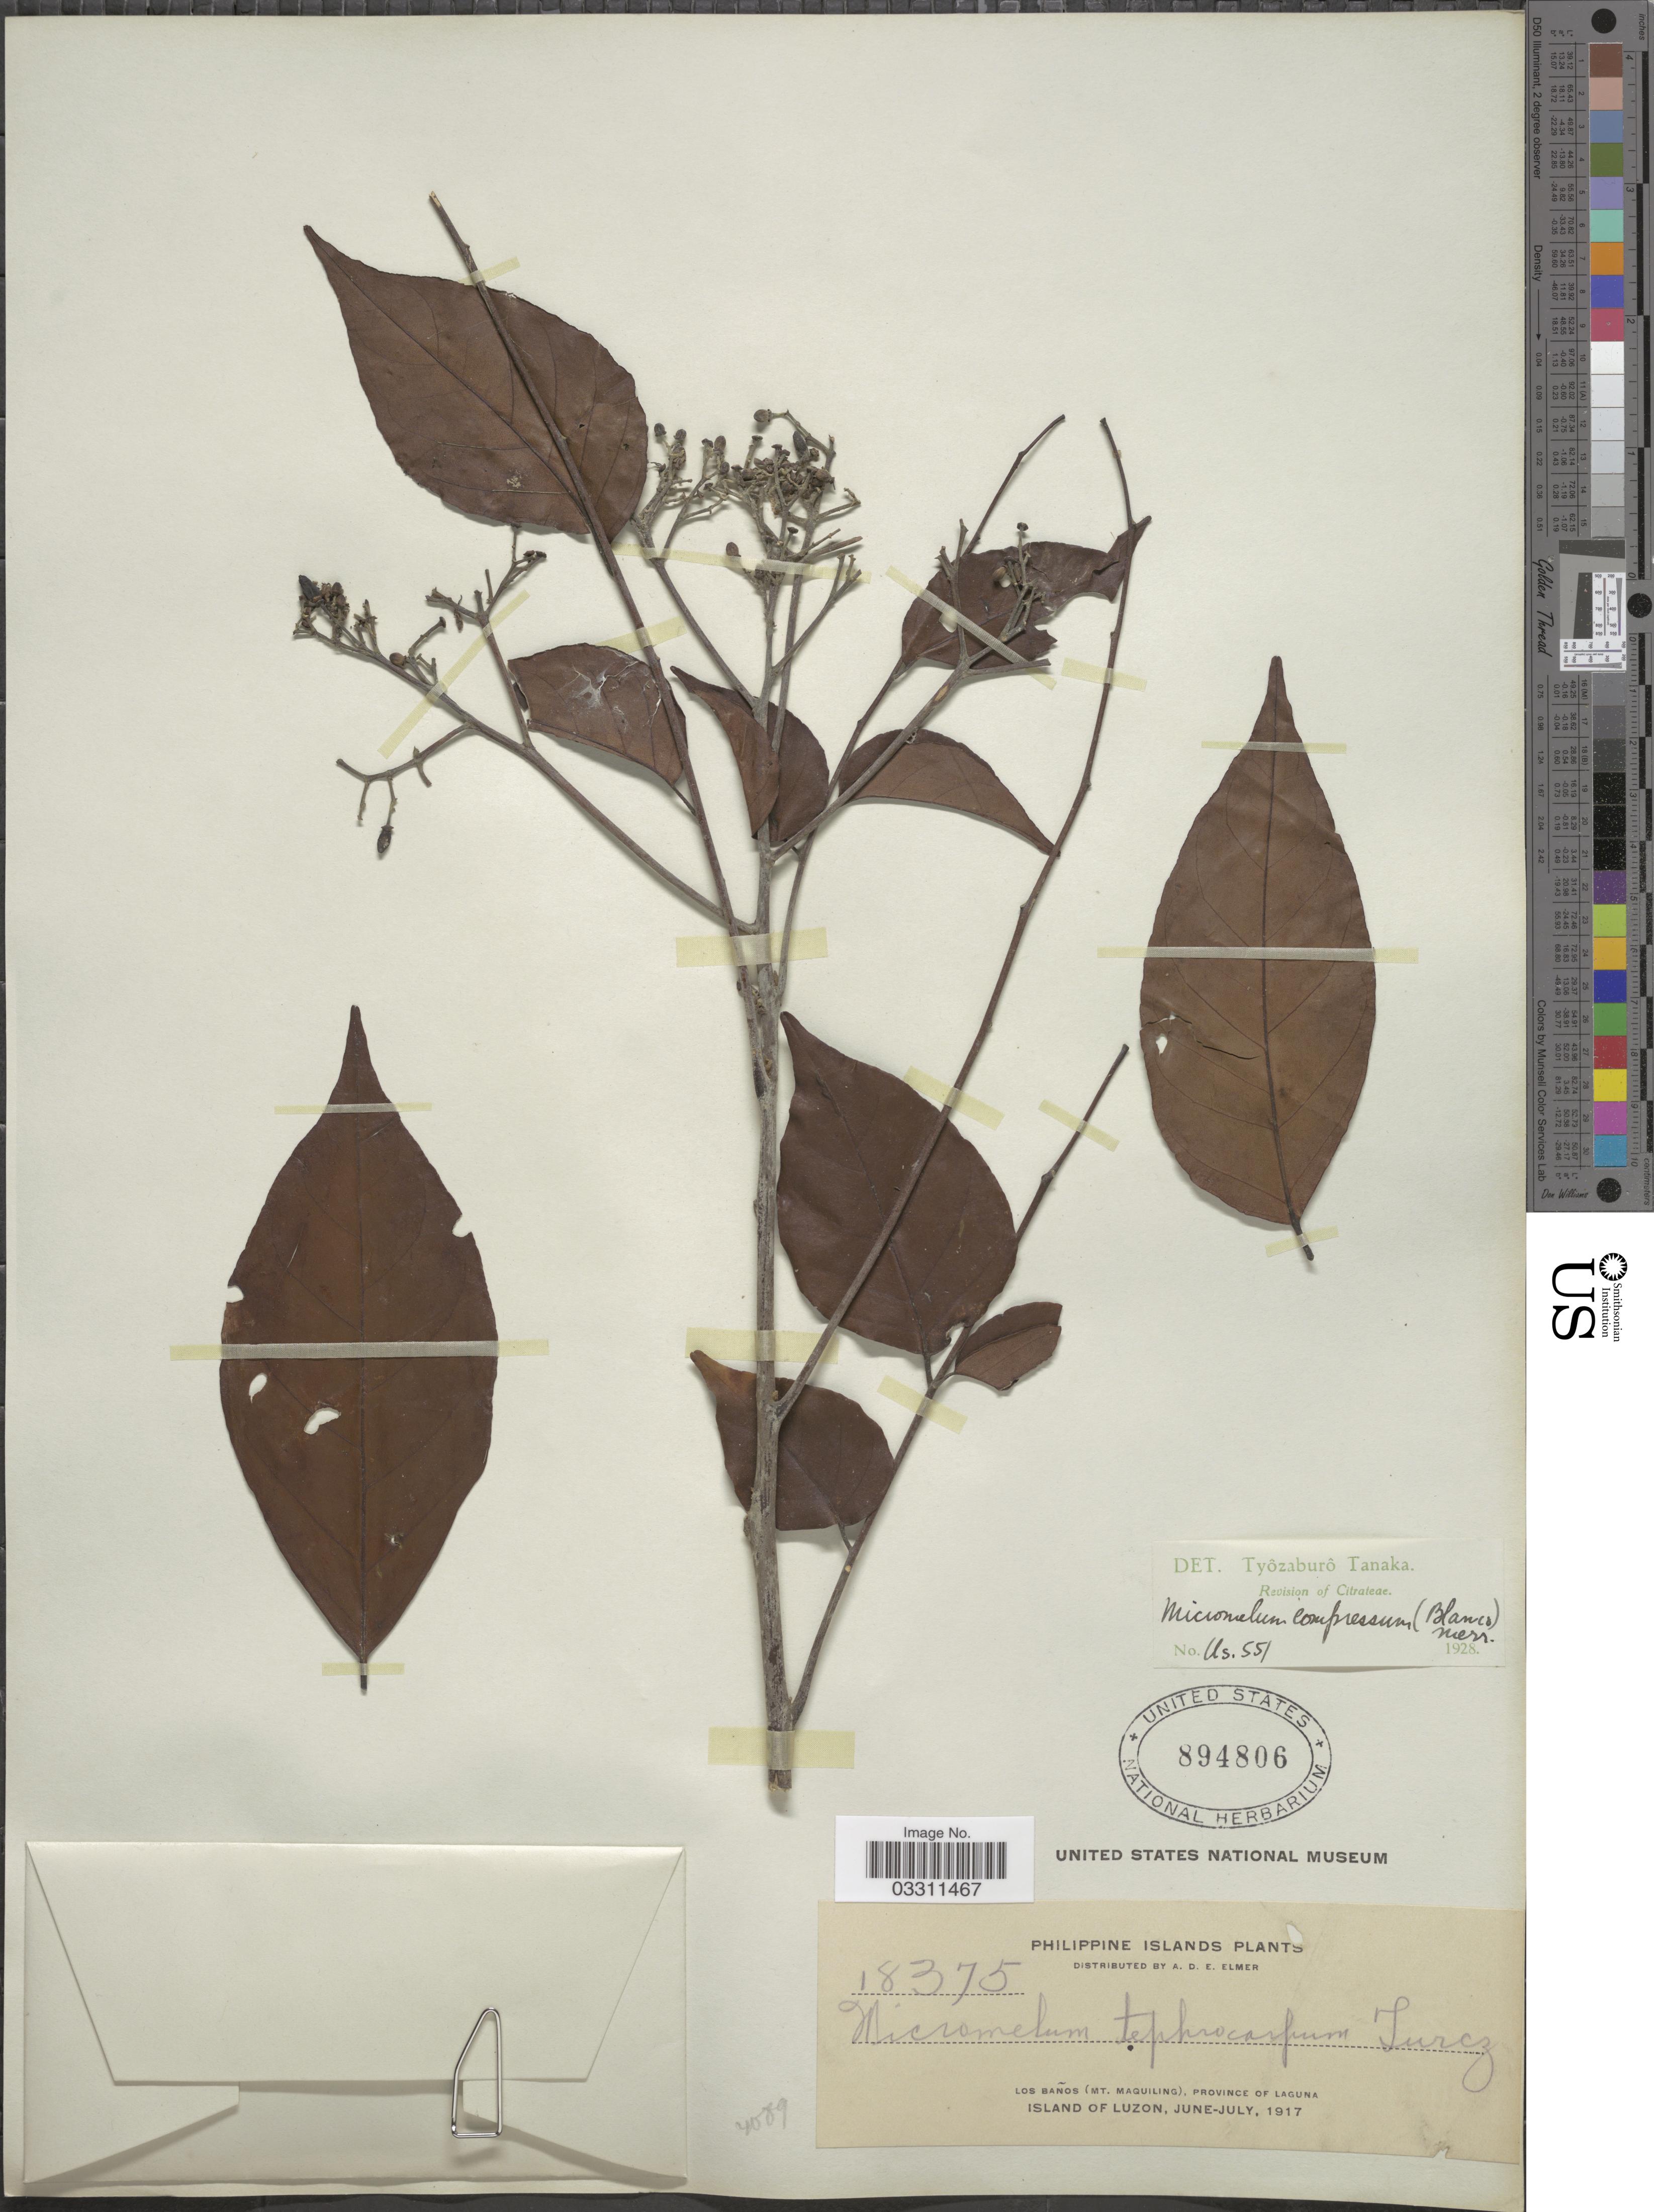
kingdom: Plantae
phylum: Tracheophyta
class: Magnoliopsida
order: Sapindales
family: Rutaceae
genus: Micromelum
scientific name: Micromelum compressum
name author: (Blanco) Merr.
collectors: A. D. E. Elmer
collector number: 18375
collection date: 1917-06/1917-07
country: Philippines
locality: Los Baños (Mt. Maquiling), Province of Laguna, Island of Luzon.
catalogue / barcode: US 894806